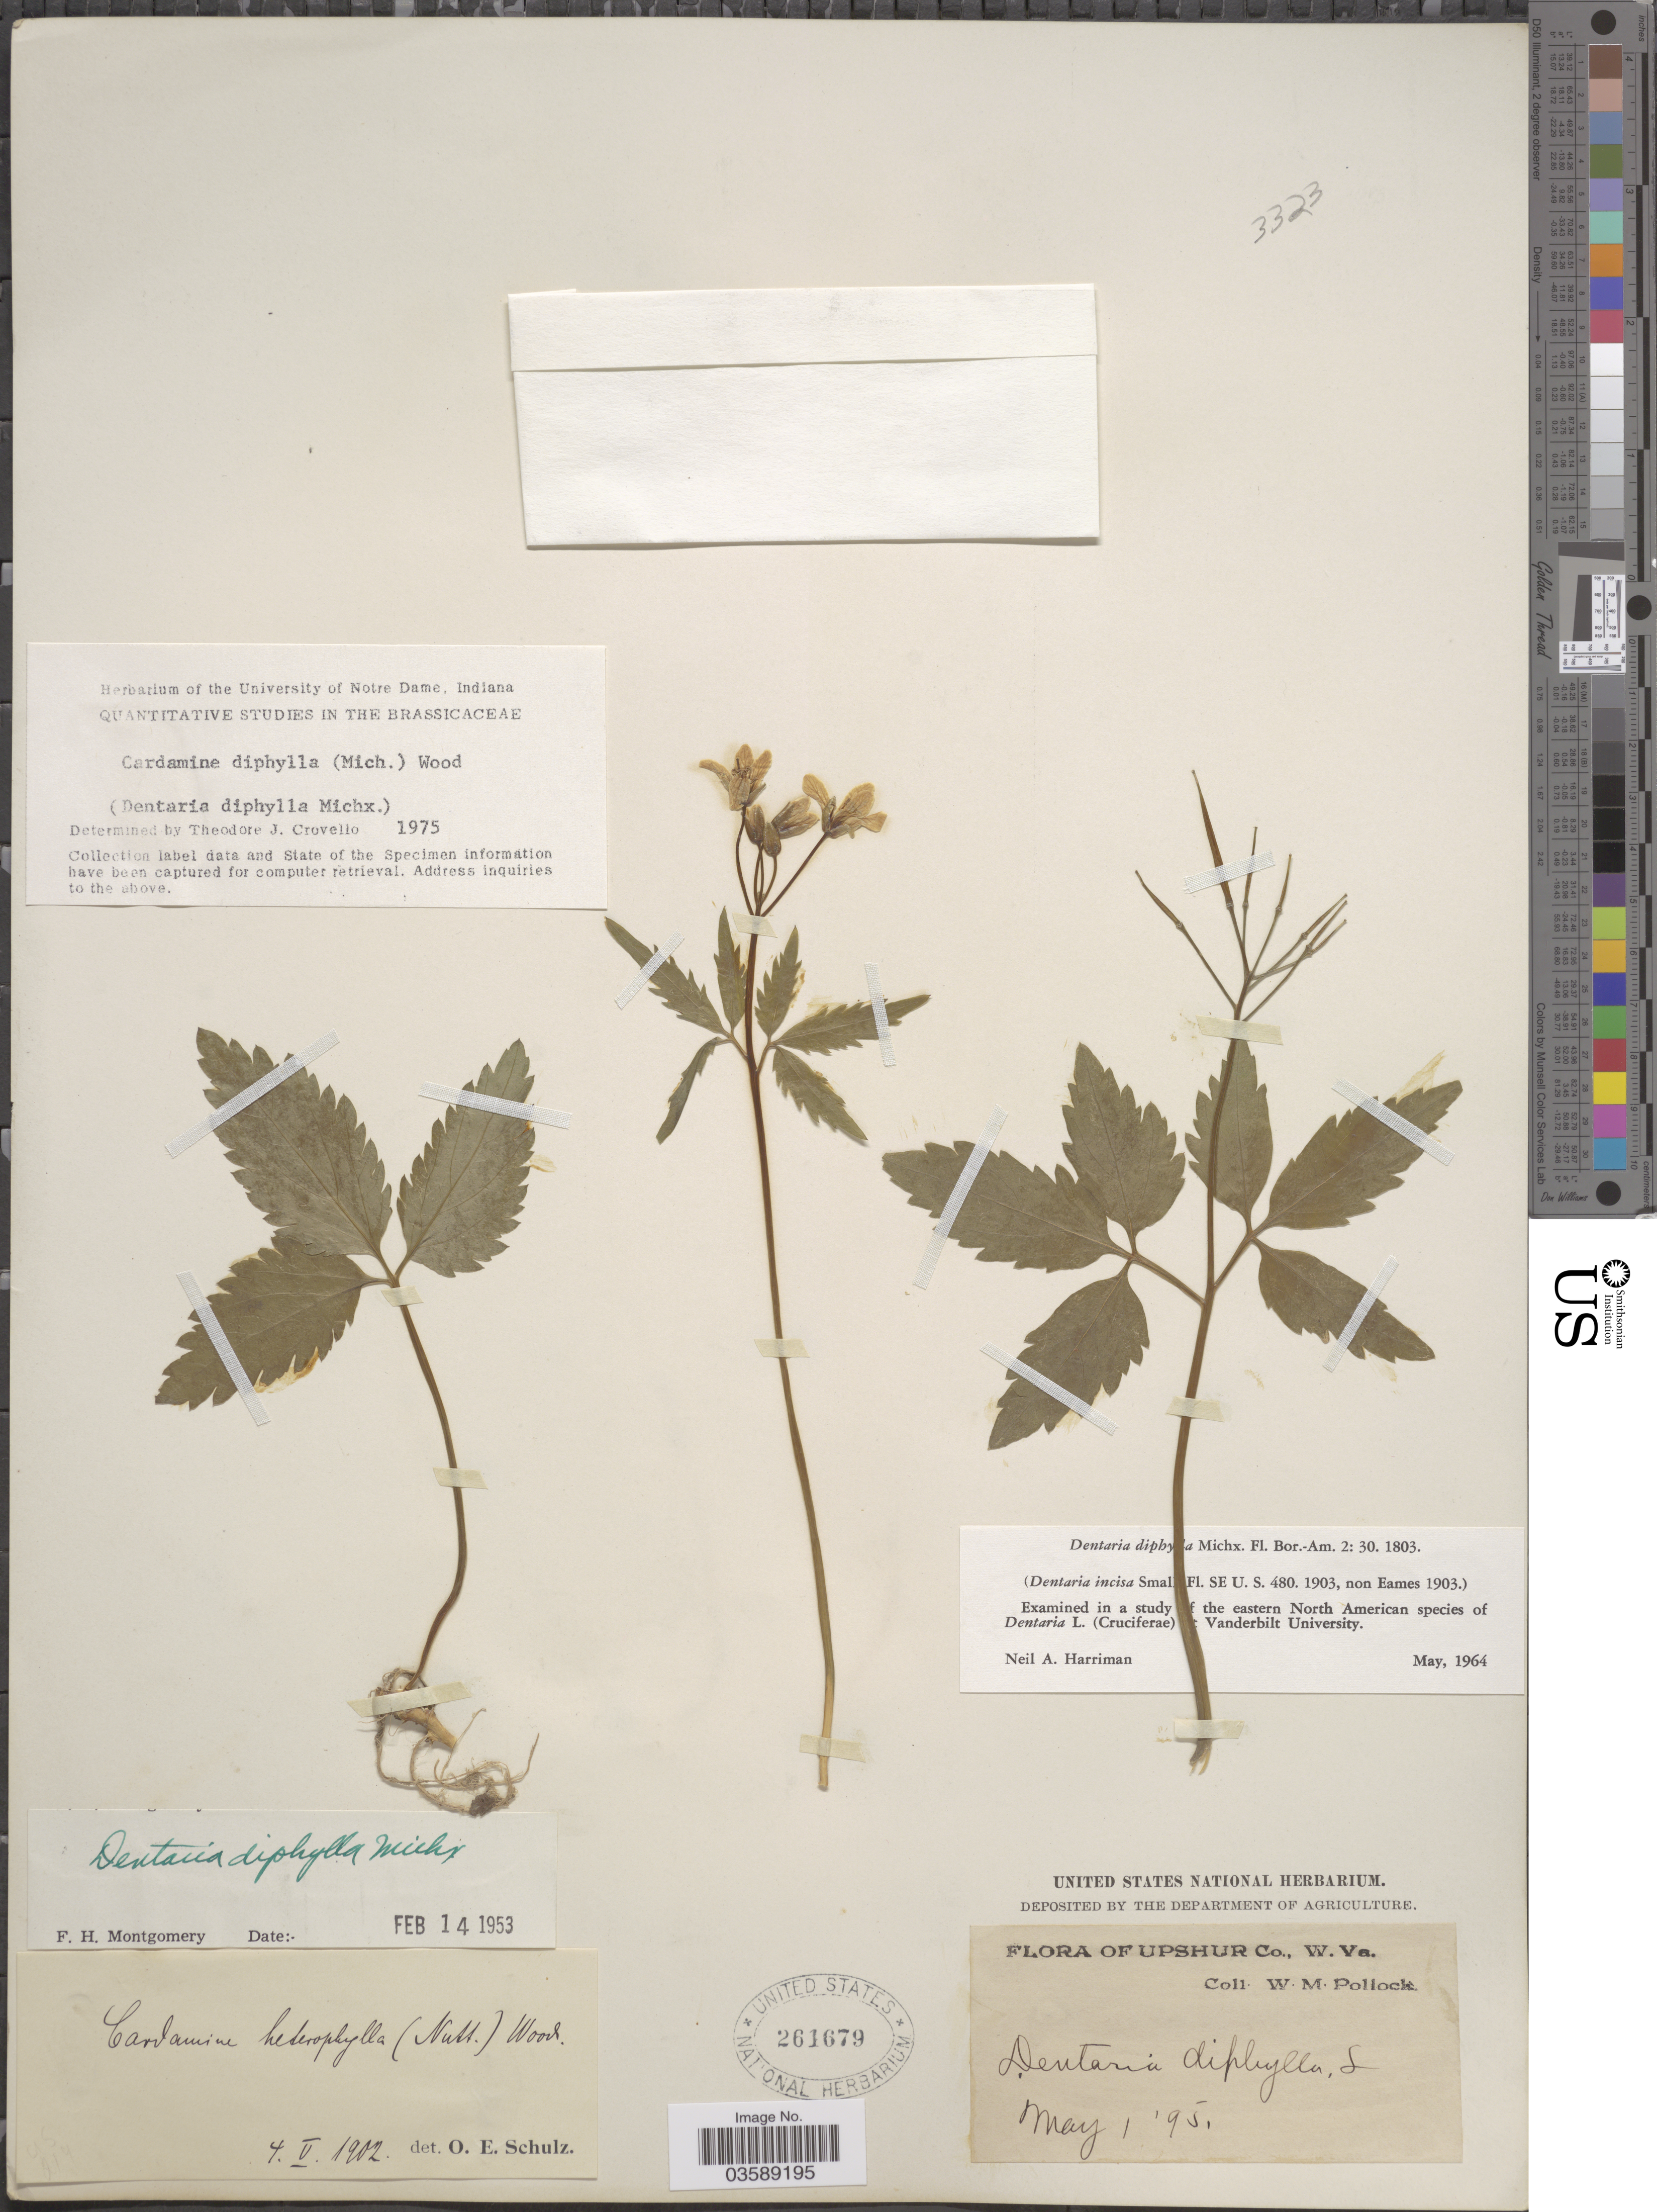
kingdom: Plantae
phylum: Tracheophyta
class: Magnoliopsida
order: Brassicales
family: Brassicaceae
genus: Cardamine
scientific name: Cardamine diphylla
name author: (Michx.) Alph. Wood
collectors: W. M. Pollock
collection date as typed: Transcribed d/m/y: 1/5/95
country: United States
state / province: West Virginia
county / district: Upshur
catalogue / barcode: US 261679